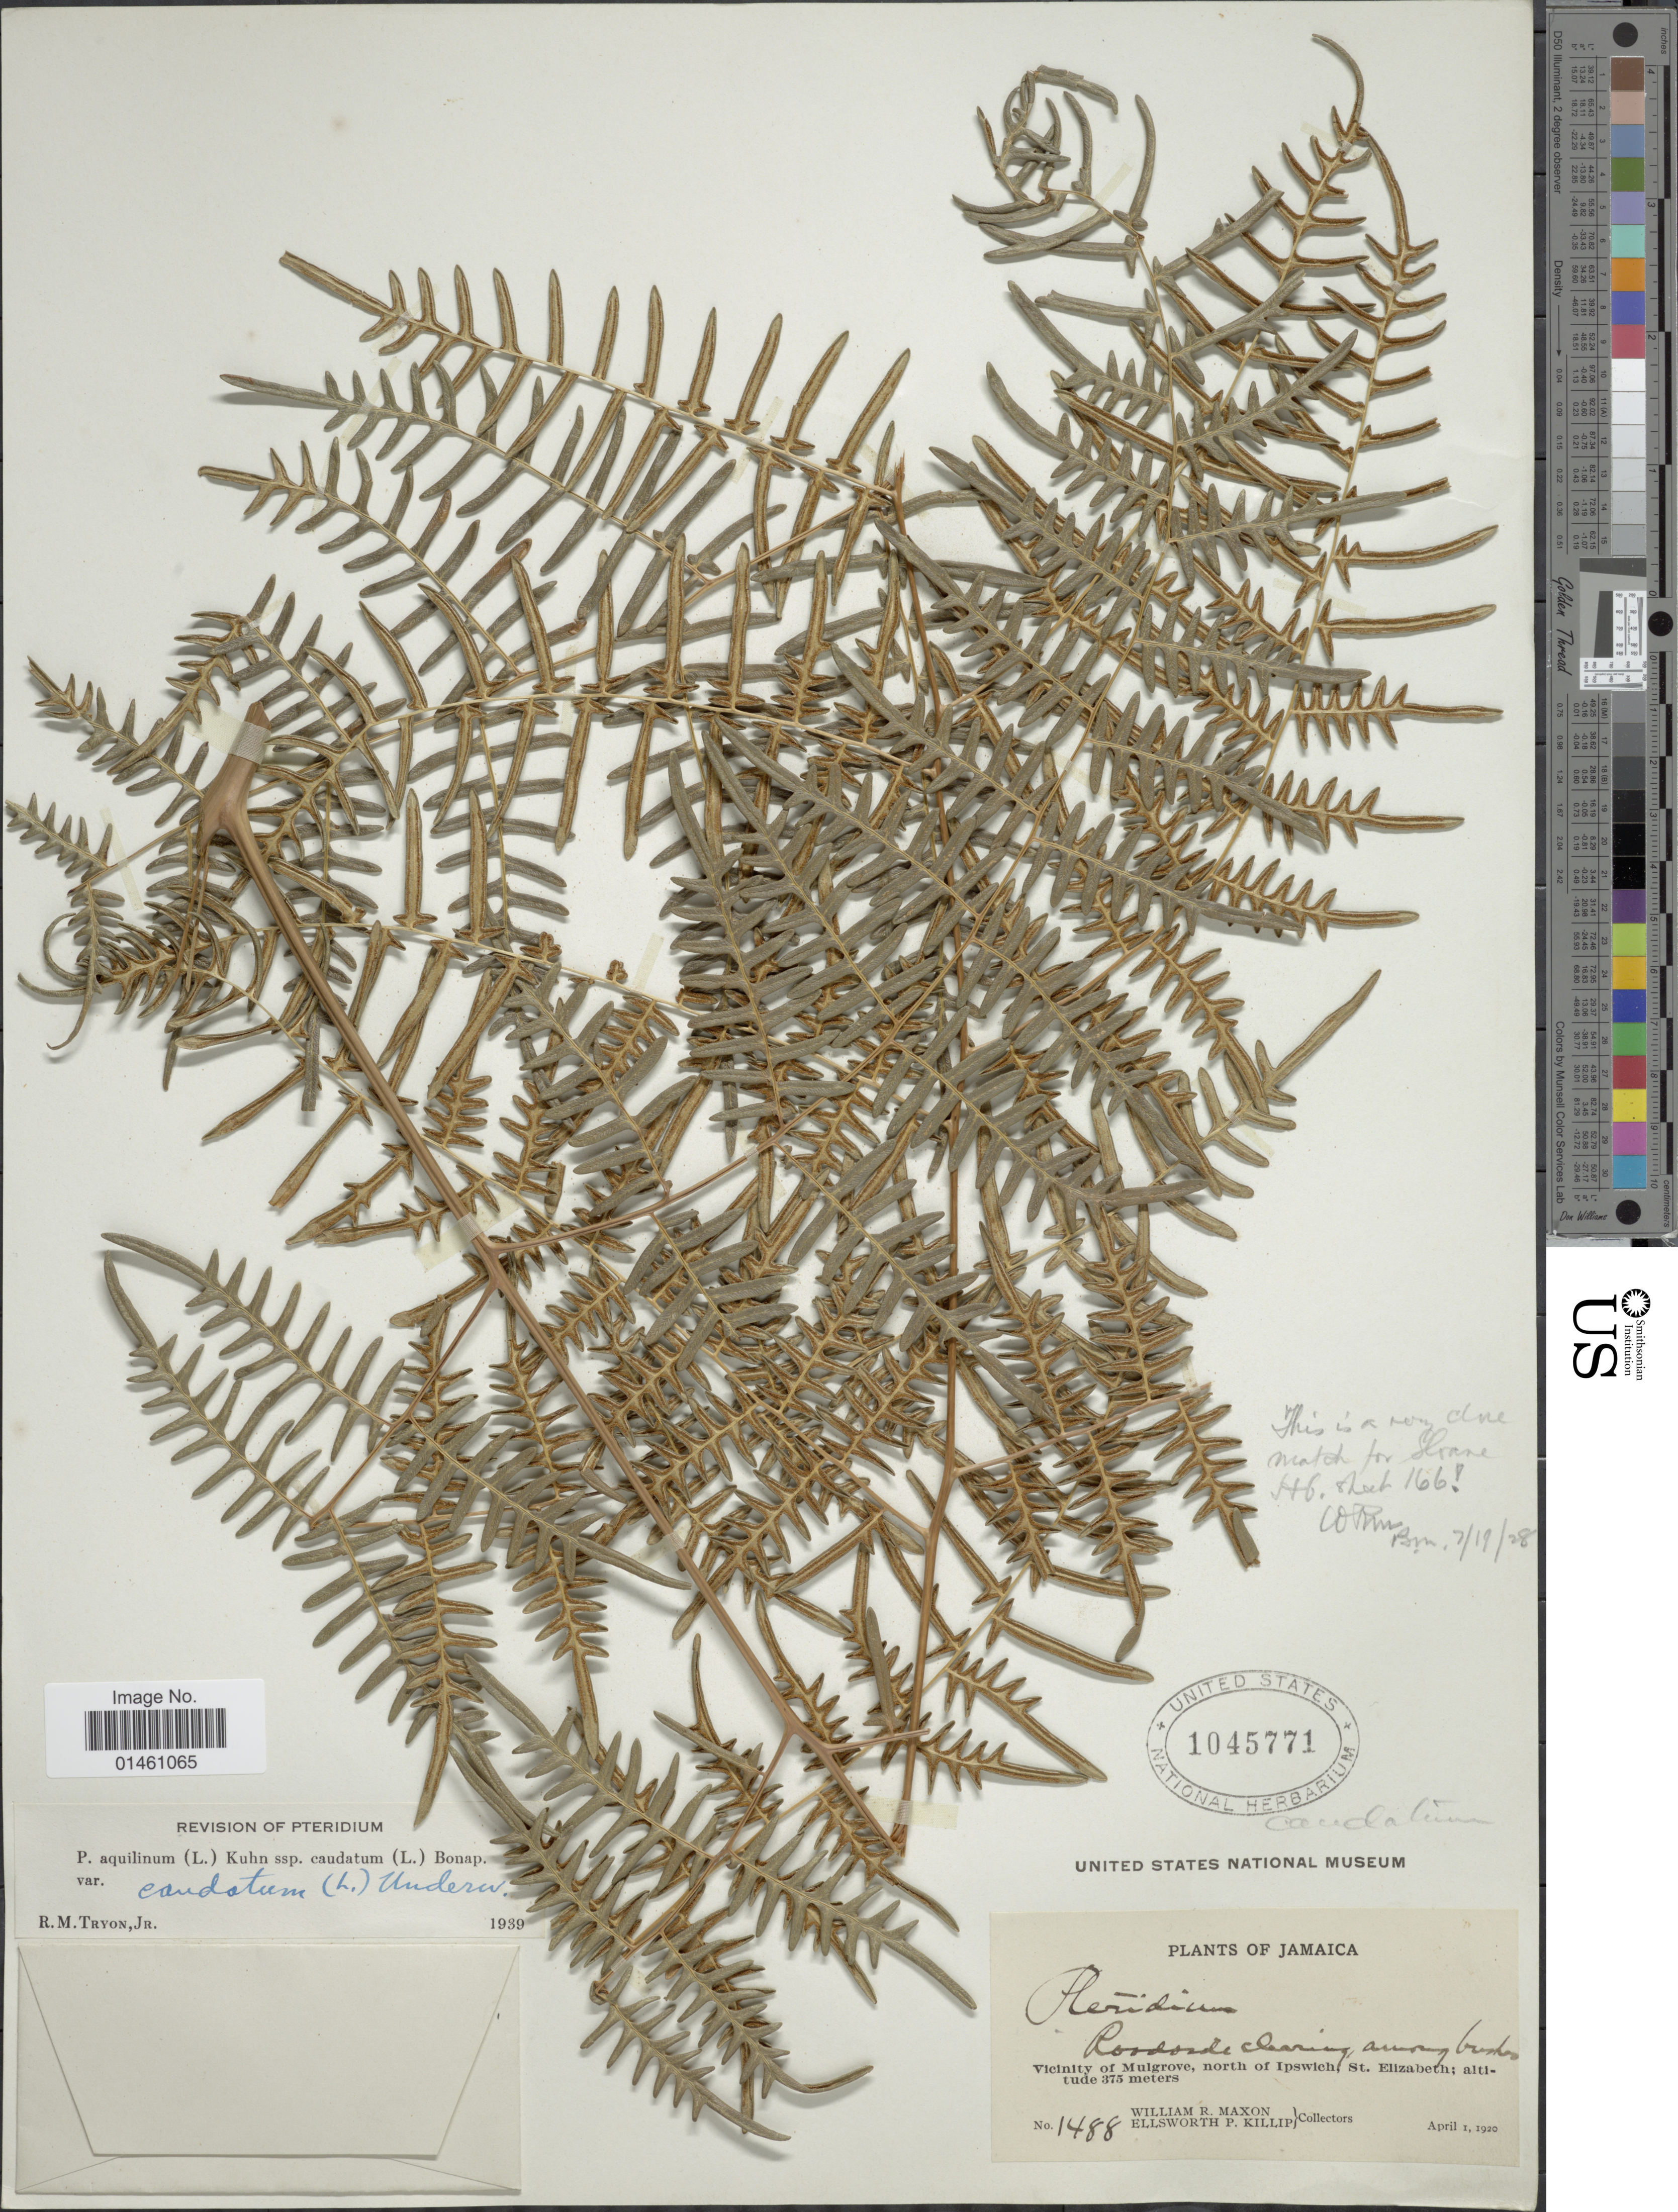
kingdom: Plantae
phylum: Tracheophyta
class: Polypodiopsida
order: Polypodiales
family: Dennstaedtiaceae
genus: Pteridium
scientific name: Pteridium caudatum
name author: (L.) Maxon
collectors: W. R. Maxon & E. P. Killip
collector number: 1488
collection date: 1920-04-01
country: Jamaica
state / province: Saint Elizabeth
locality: Vicinity of Mulgrove, north of Ipswich, roadside clearing among banks.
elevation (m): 375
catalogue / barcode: US 1045771